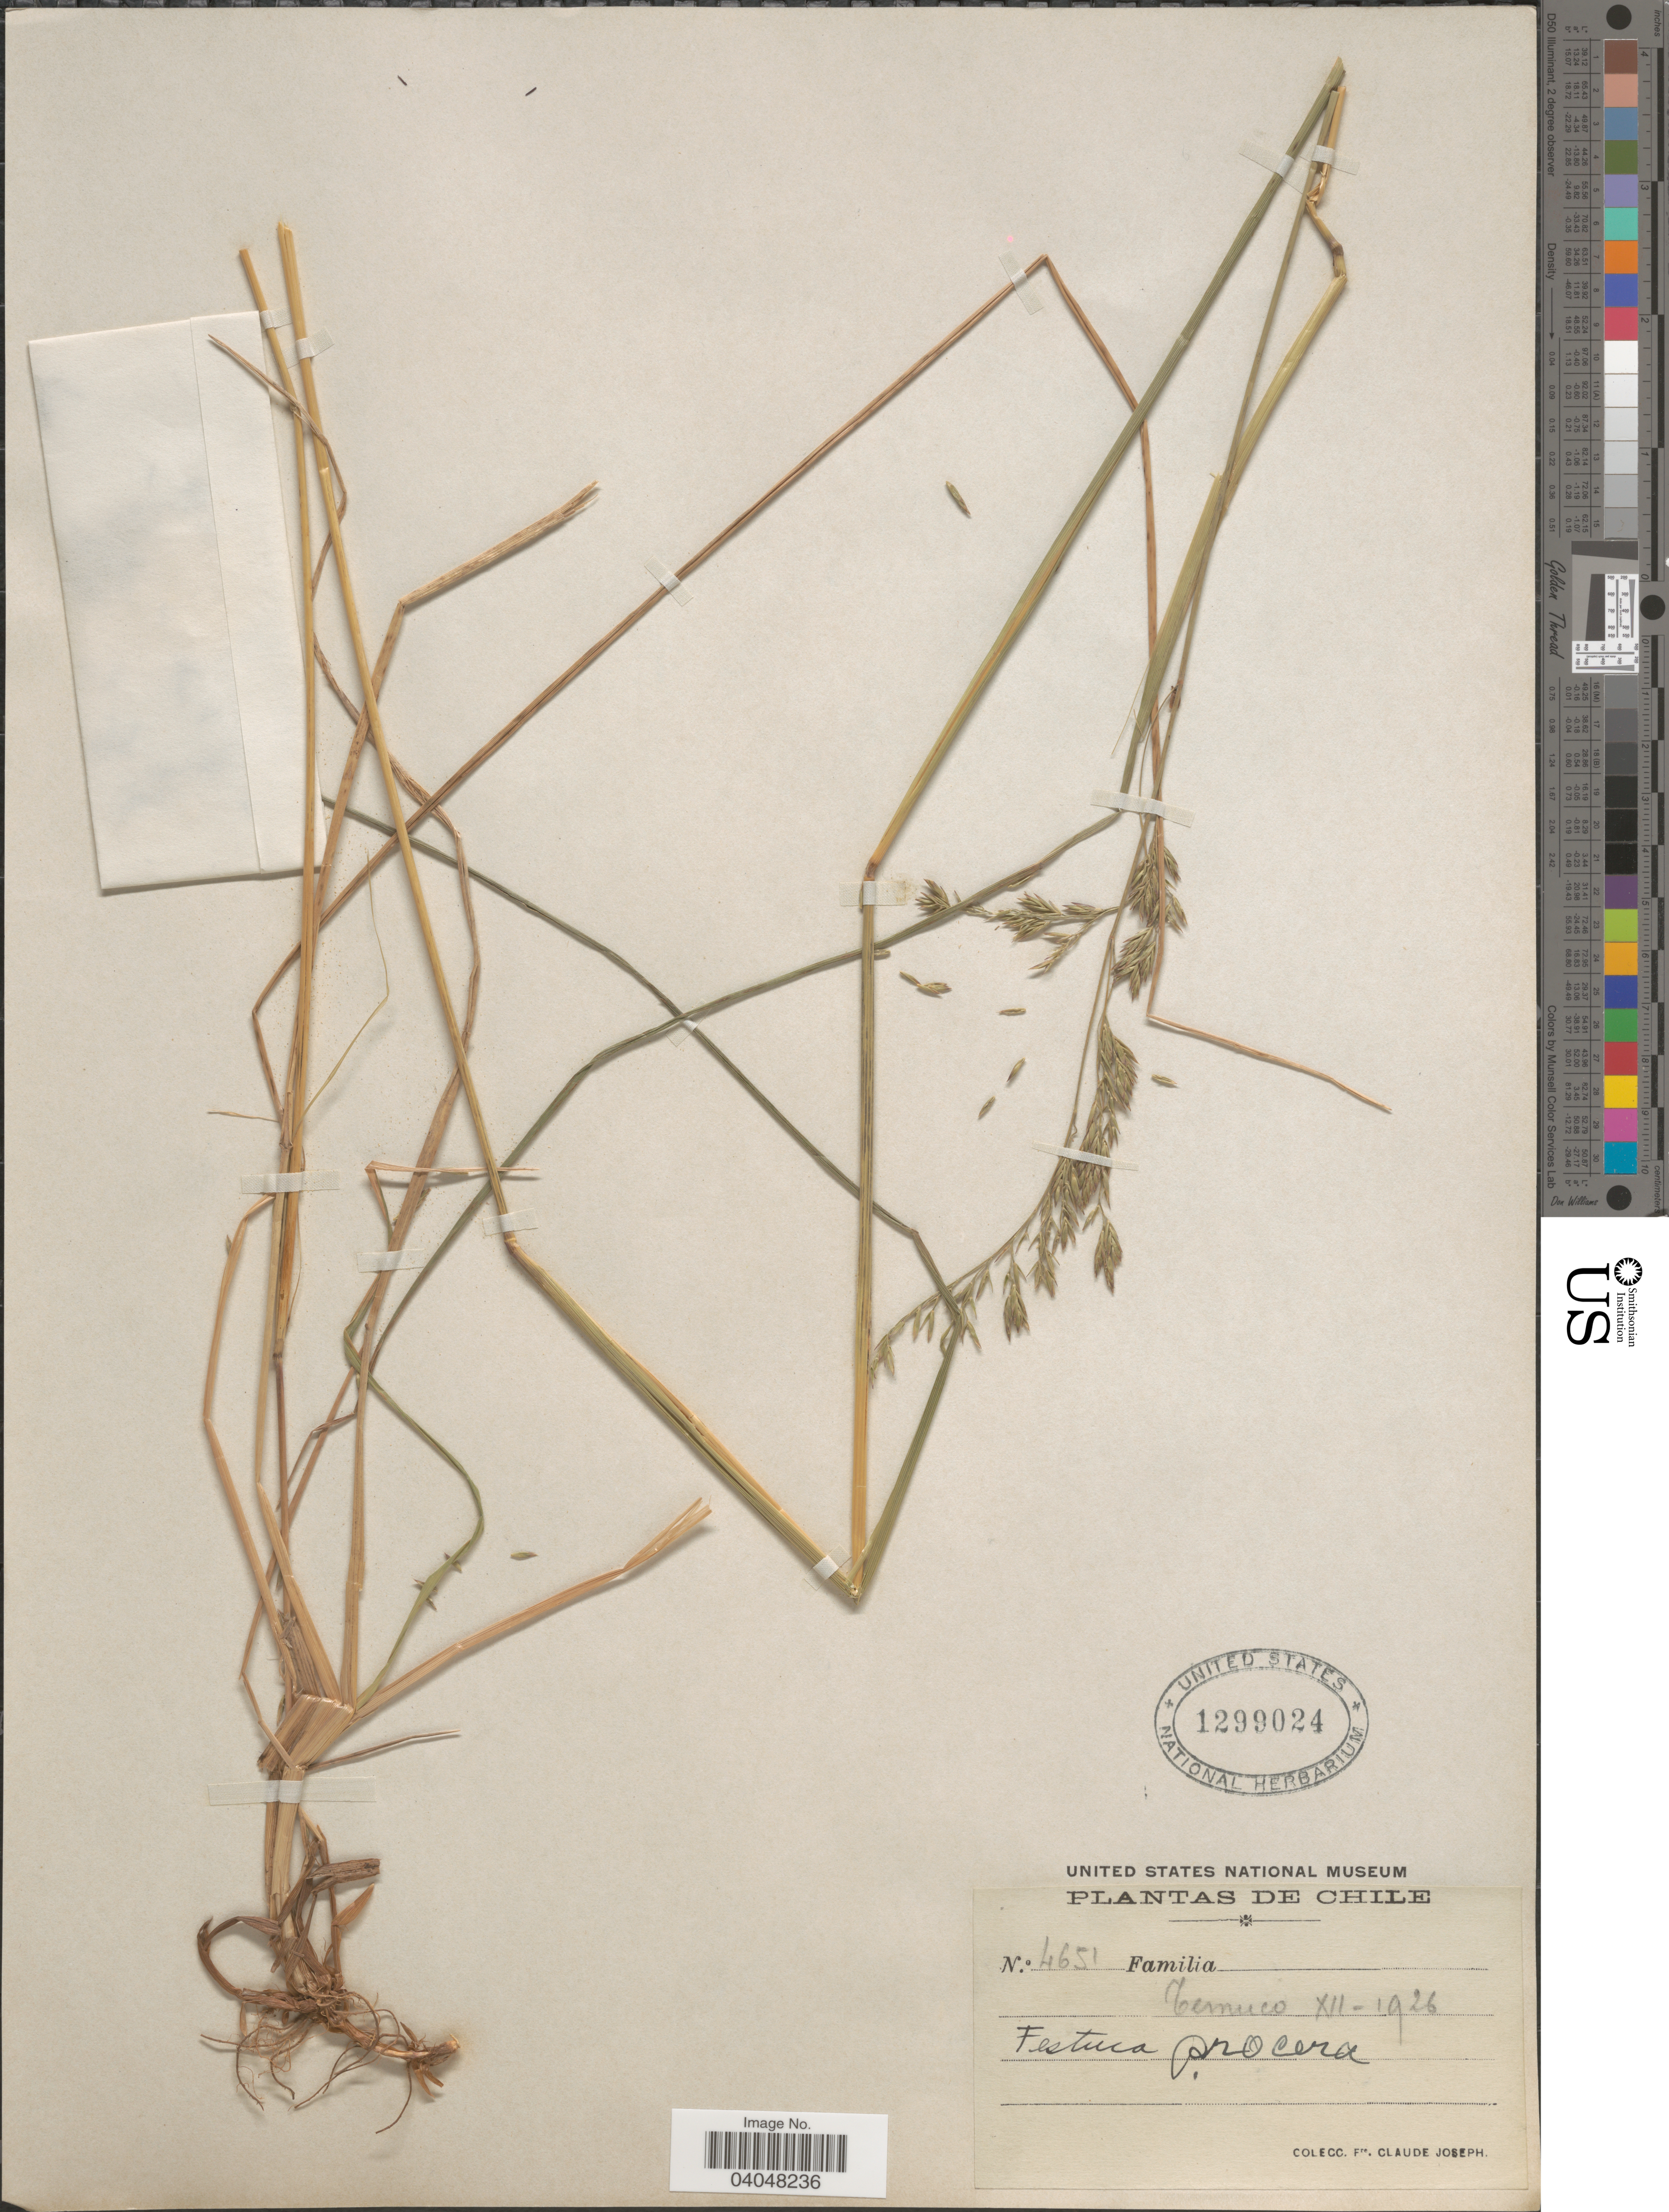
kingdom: Plantae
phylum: Tracheophyta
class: Liliopsida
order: Poales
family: Poaceae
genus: Festuca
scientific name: Festuca procera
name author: Kunth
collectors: Bro. Claude-Joseph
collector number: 4651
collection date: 1926-12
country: Chile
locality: Temuco.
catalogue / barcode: US 1299024